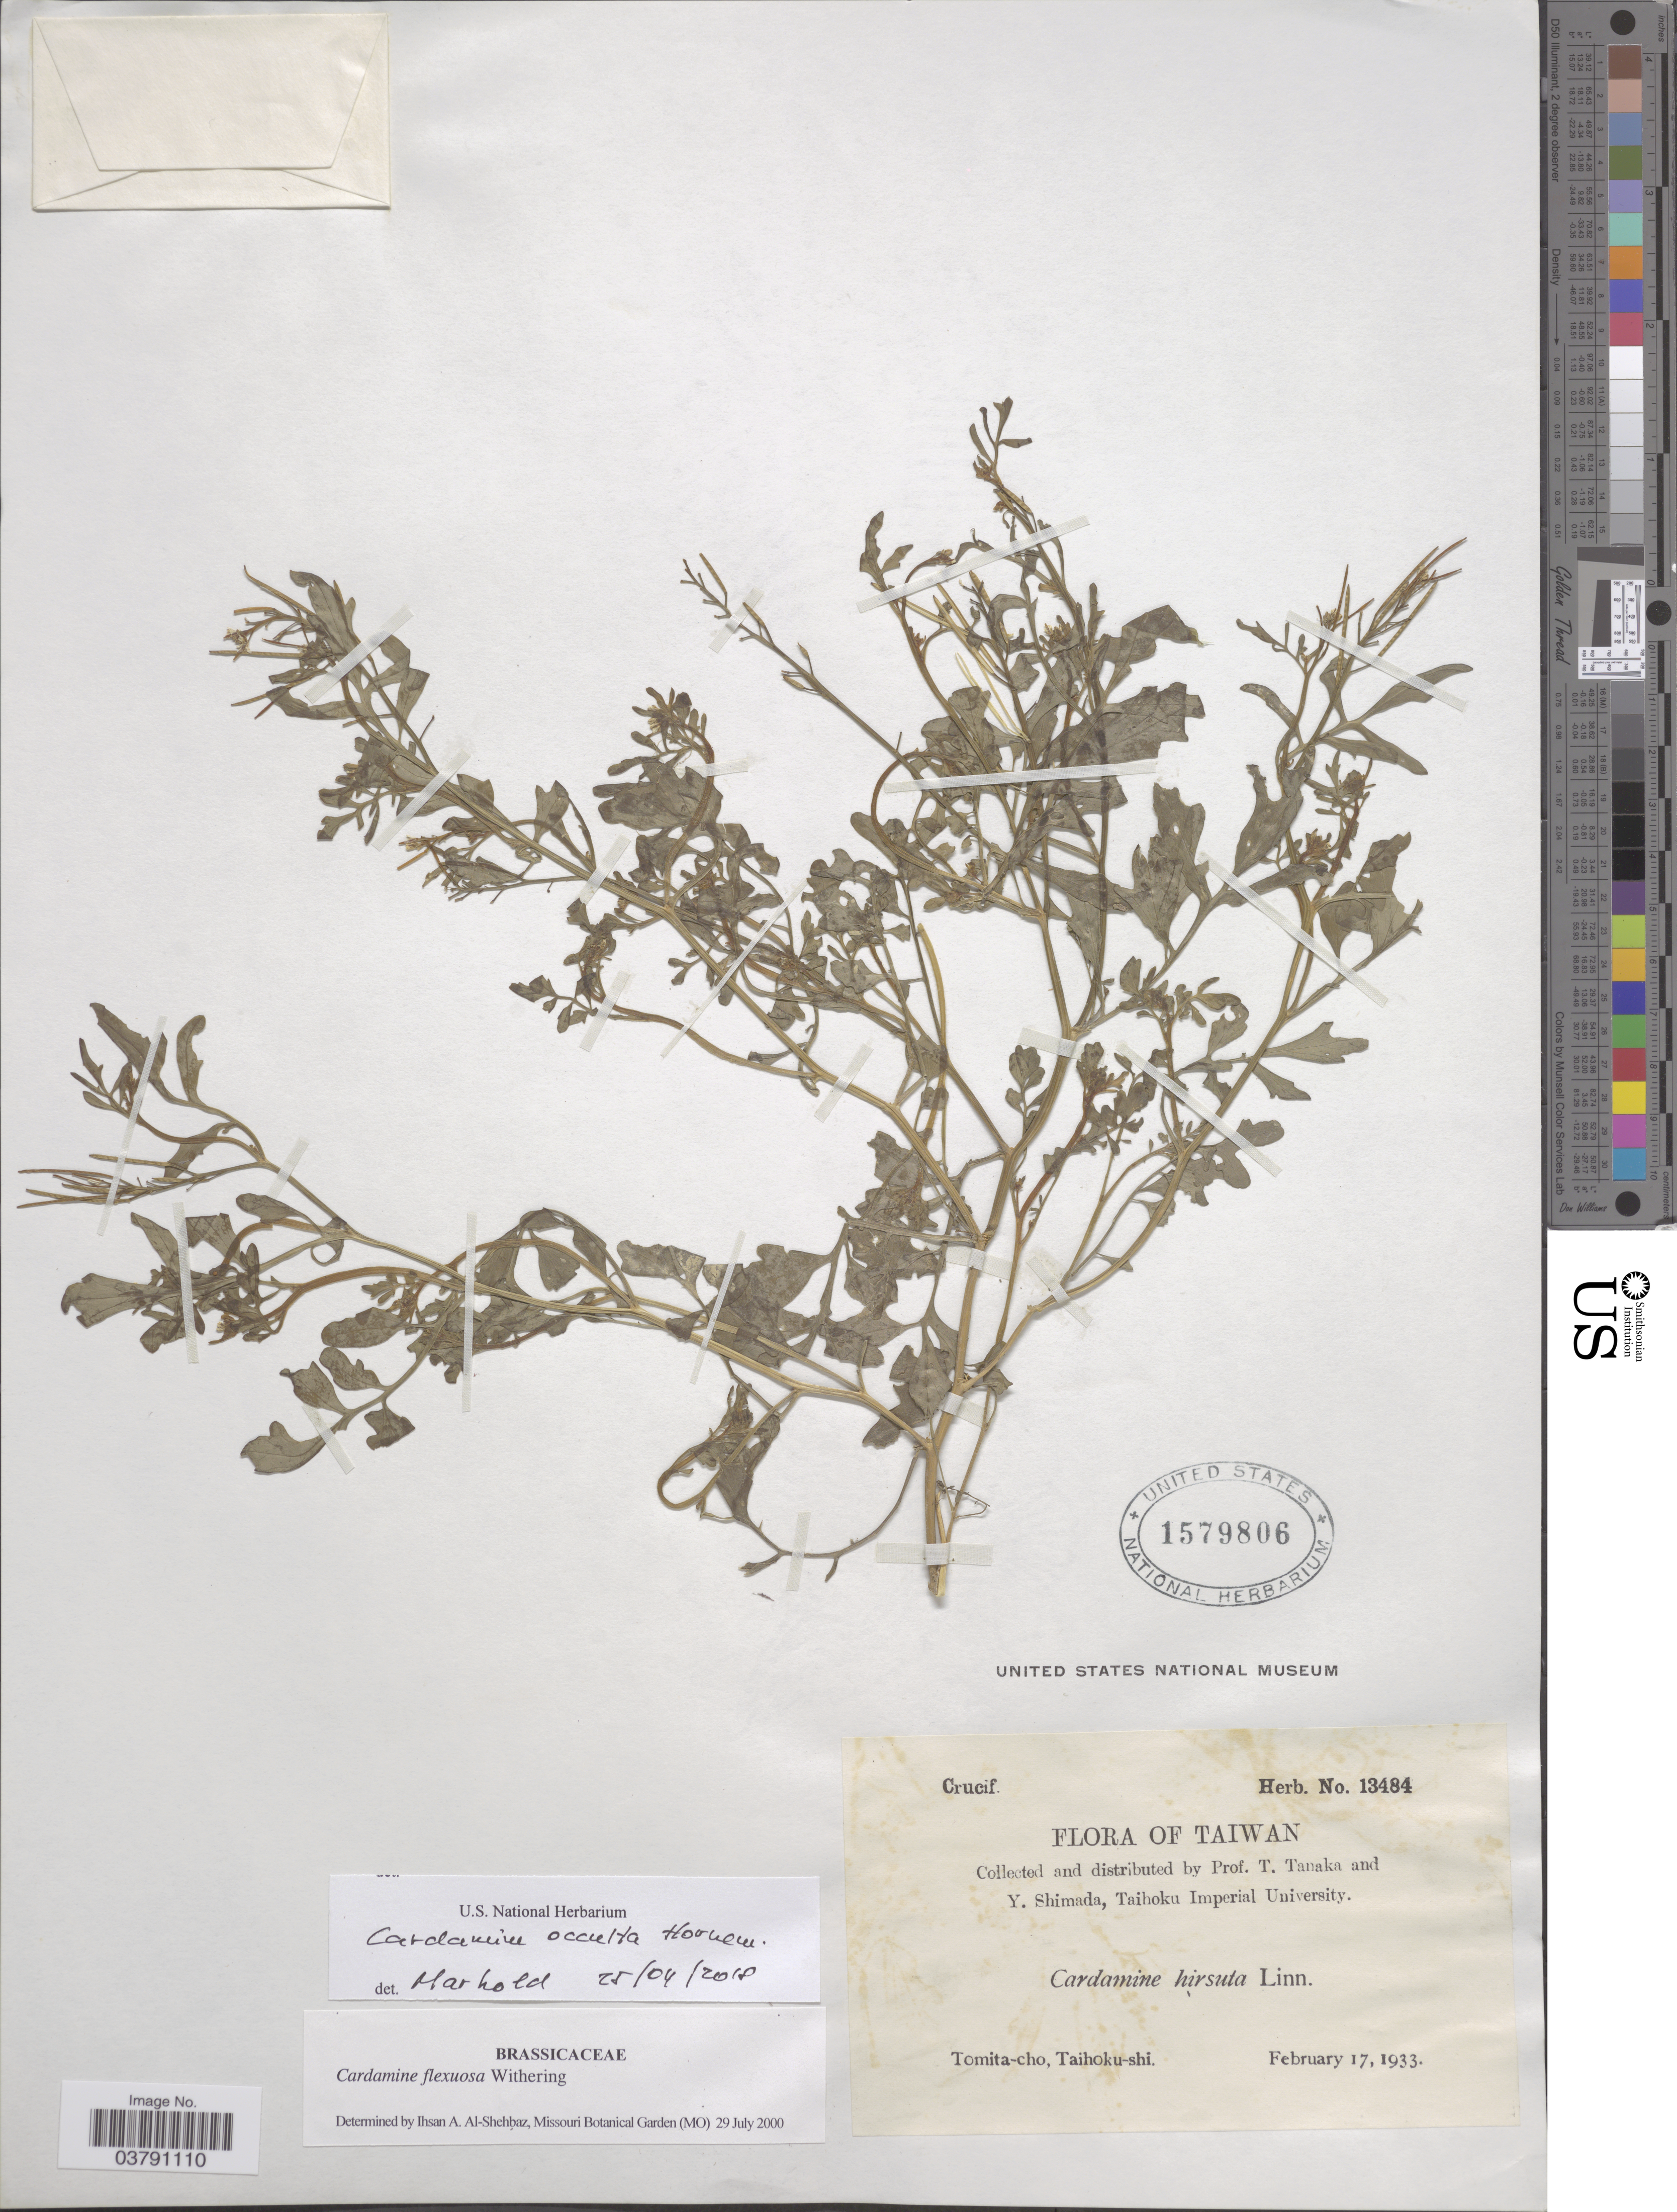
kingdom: Plantae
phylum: Tracheophyta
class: Magnoliopsida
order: Brassicales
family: Brassicaceae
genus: Cardamine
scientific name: Cardamine occulta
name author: Hornem.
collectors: T. Tanaka & Y. Shimada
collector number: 13484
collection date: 1933-02-17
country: Taiwan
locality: Tomita-cho, Taihoku-shi.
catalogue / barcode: US 1579806